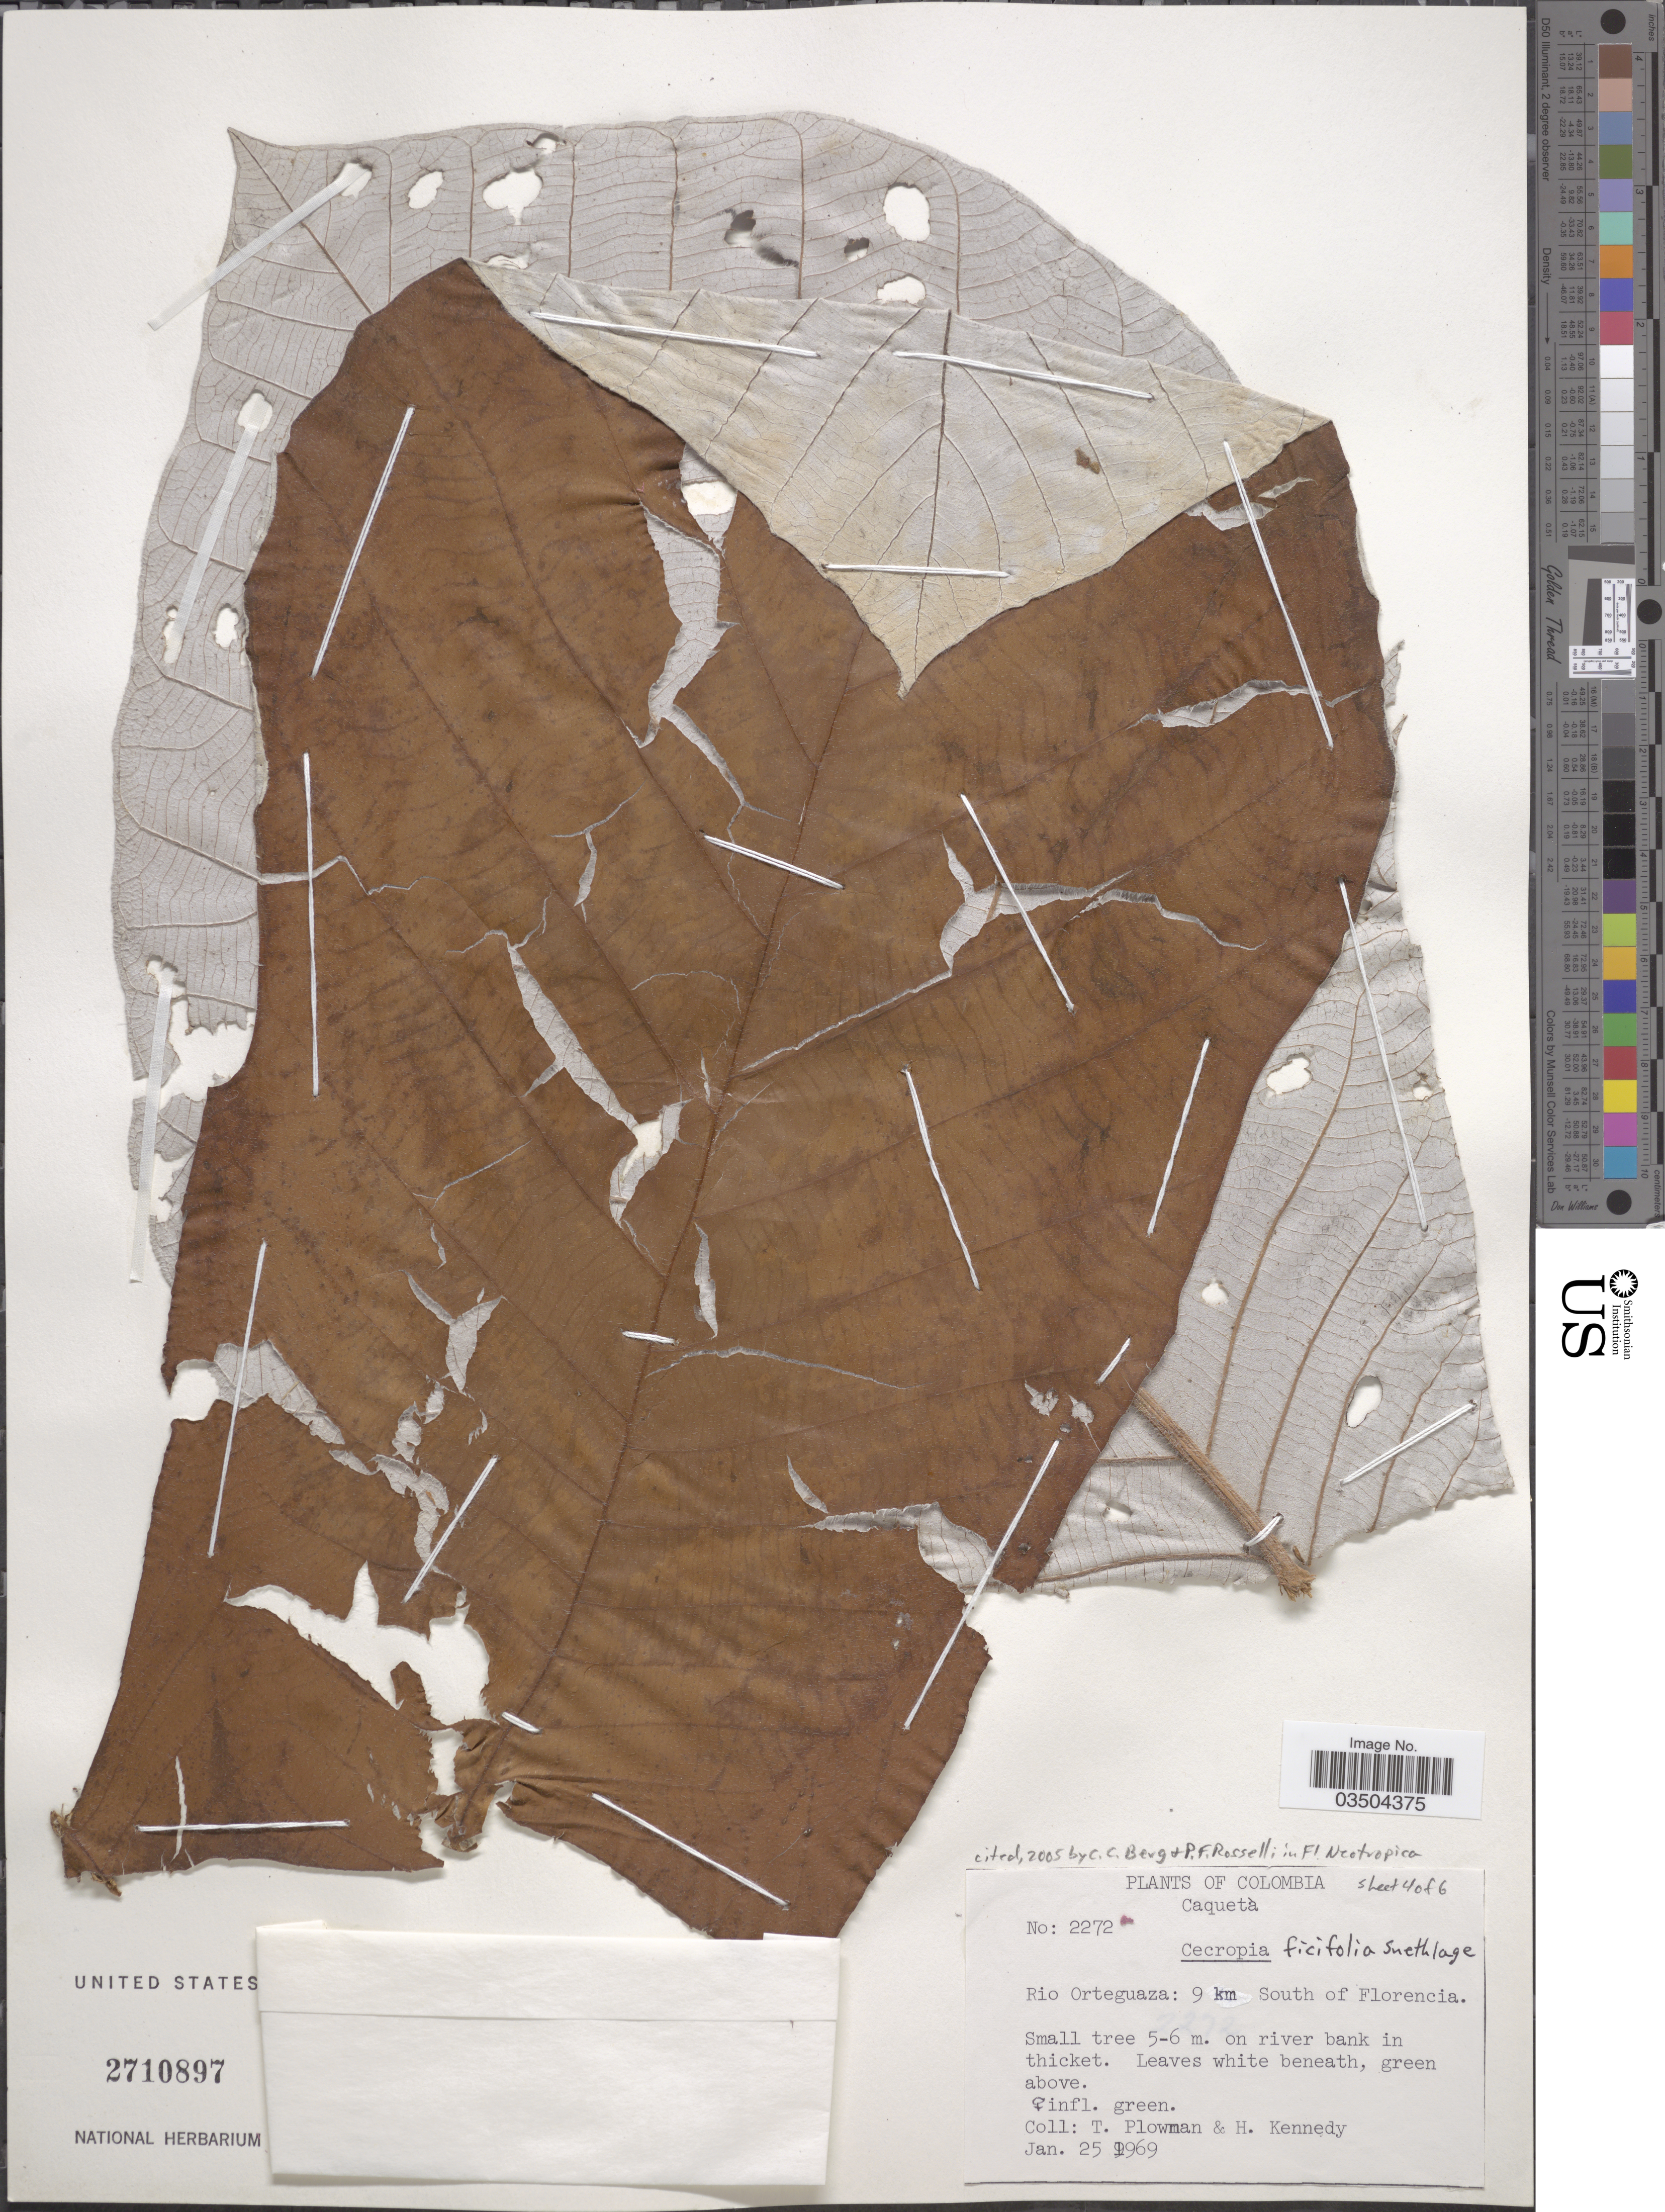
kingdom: Plantae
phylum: Tracheophyta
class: Magnoliopsida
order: Rosales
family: Urticaceae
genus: Cecropia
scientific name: Cecropia ficifolia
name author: Snethlage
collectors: T. Plowman & H. Kennedy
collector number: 2272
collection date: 1969-01-25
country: Colombia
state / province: Caquetá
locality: Rio Orteguaza: 9 km South of Florencia.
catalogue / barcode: US 2710897